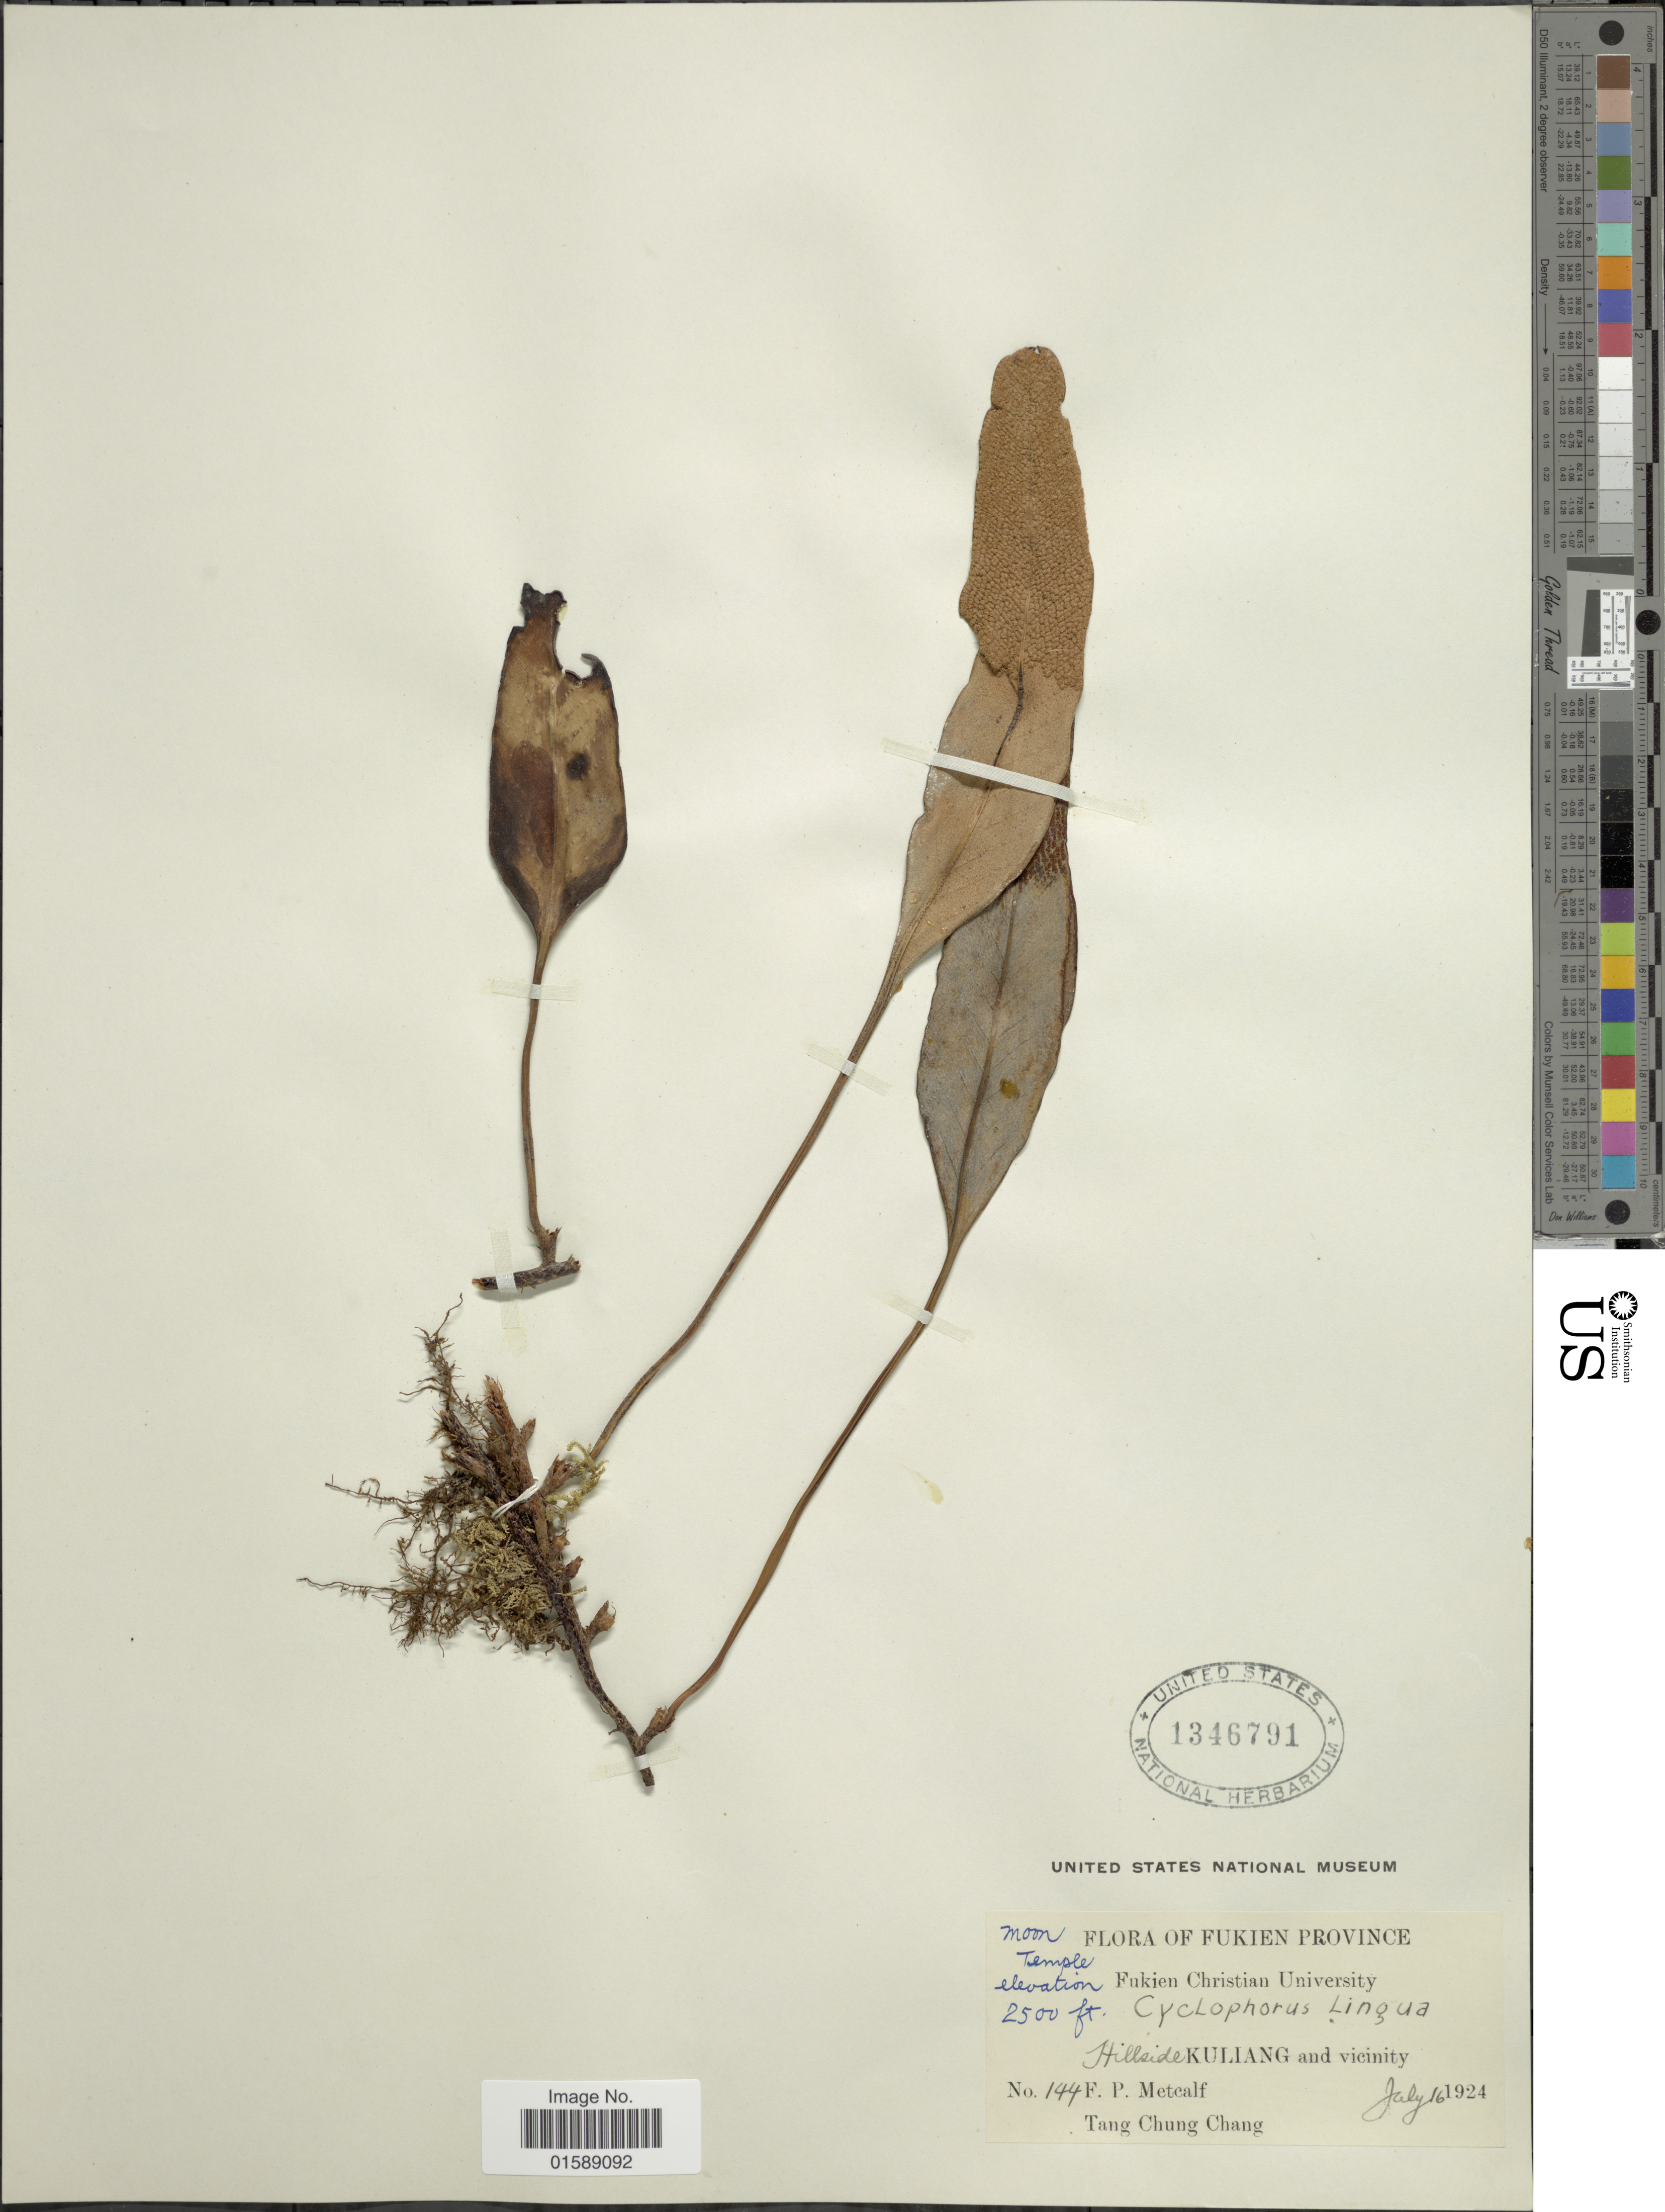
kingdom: Plantae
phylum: Tracheophyta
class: Polypodiopsida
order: Polypodiales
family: Polypodiaceae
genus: Pyrrosia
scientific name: Pyrrosia lingua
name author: (Thurb.) Farw.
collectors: F. Metcalf & T. C. Chang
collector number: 144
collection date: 1924-07-16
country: China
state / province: Fujian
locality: Fukien Province. Hillside Kuliang and vicinity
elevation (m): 762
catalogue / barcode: US 1346791